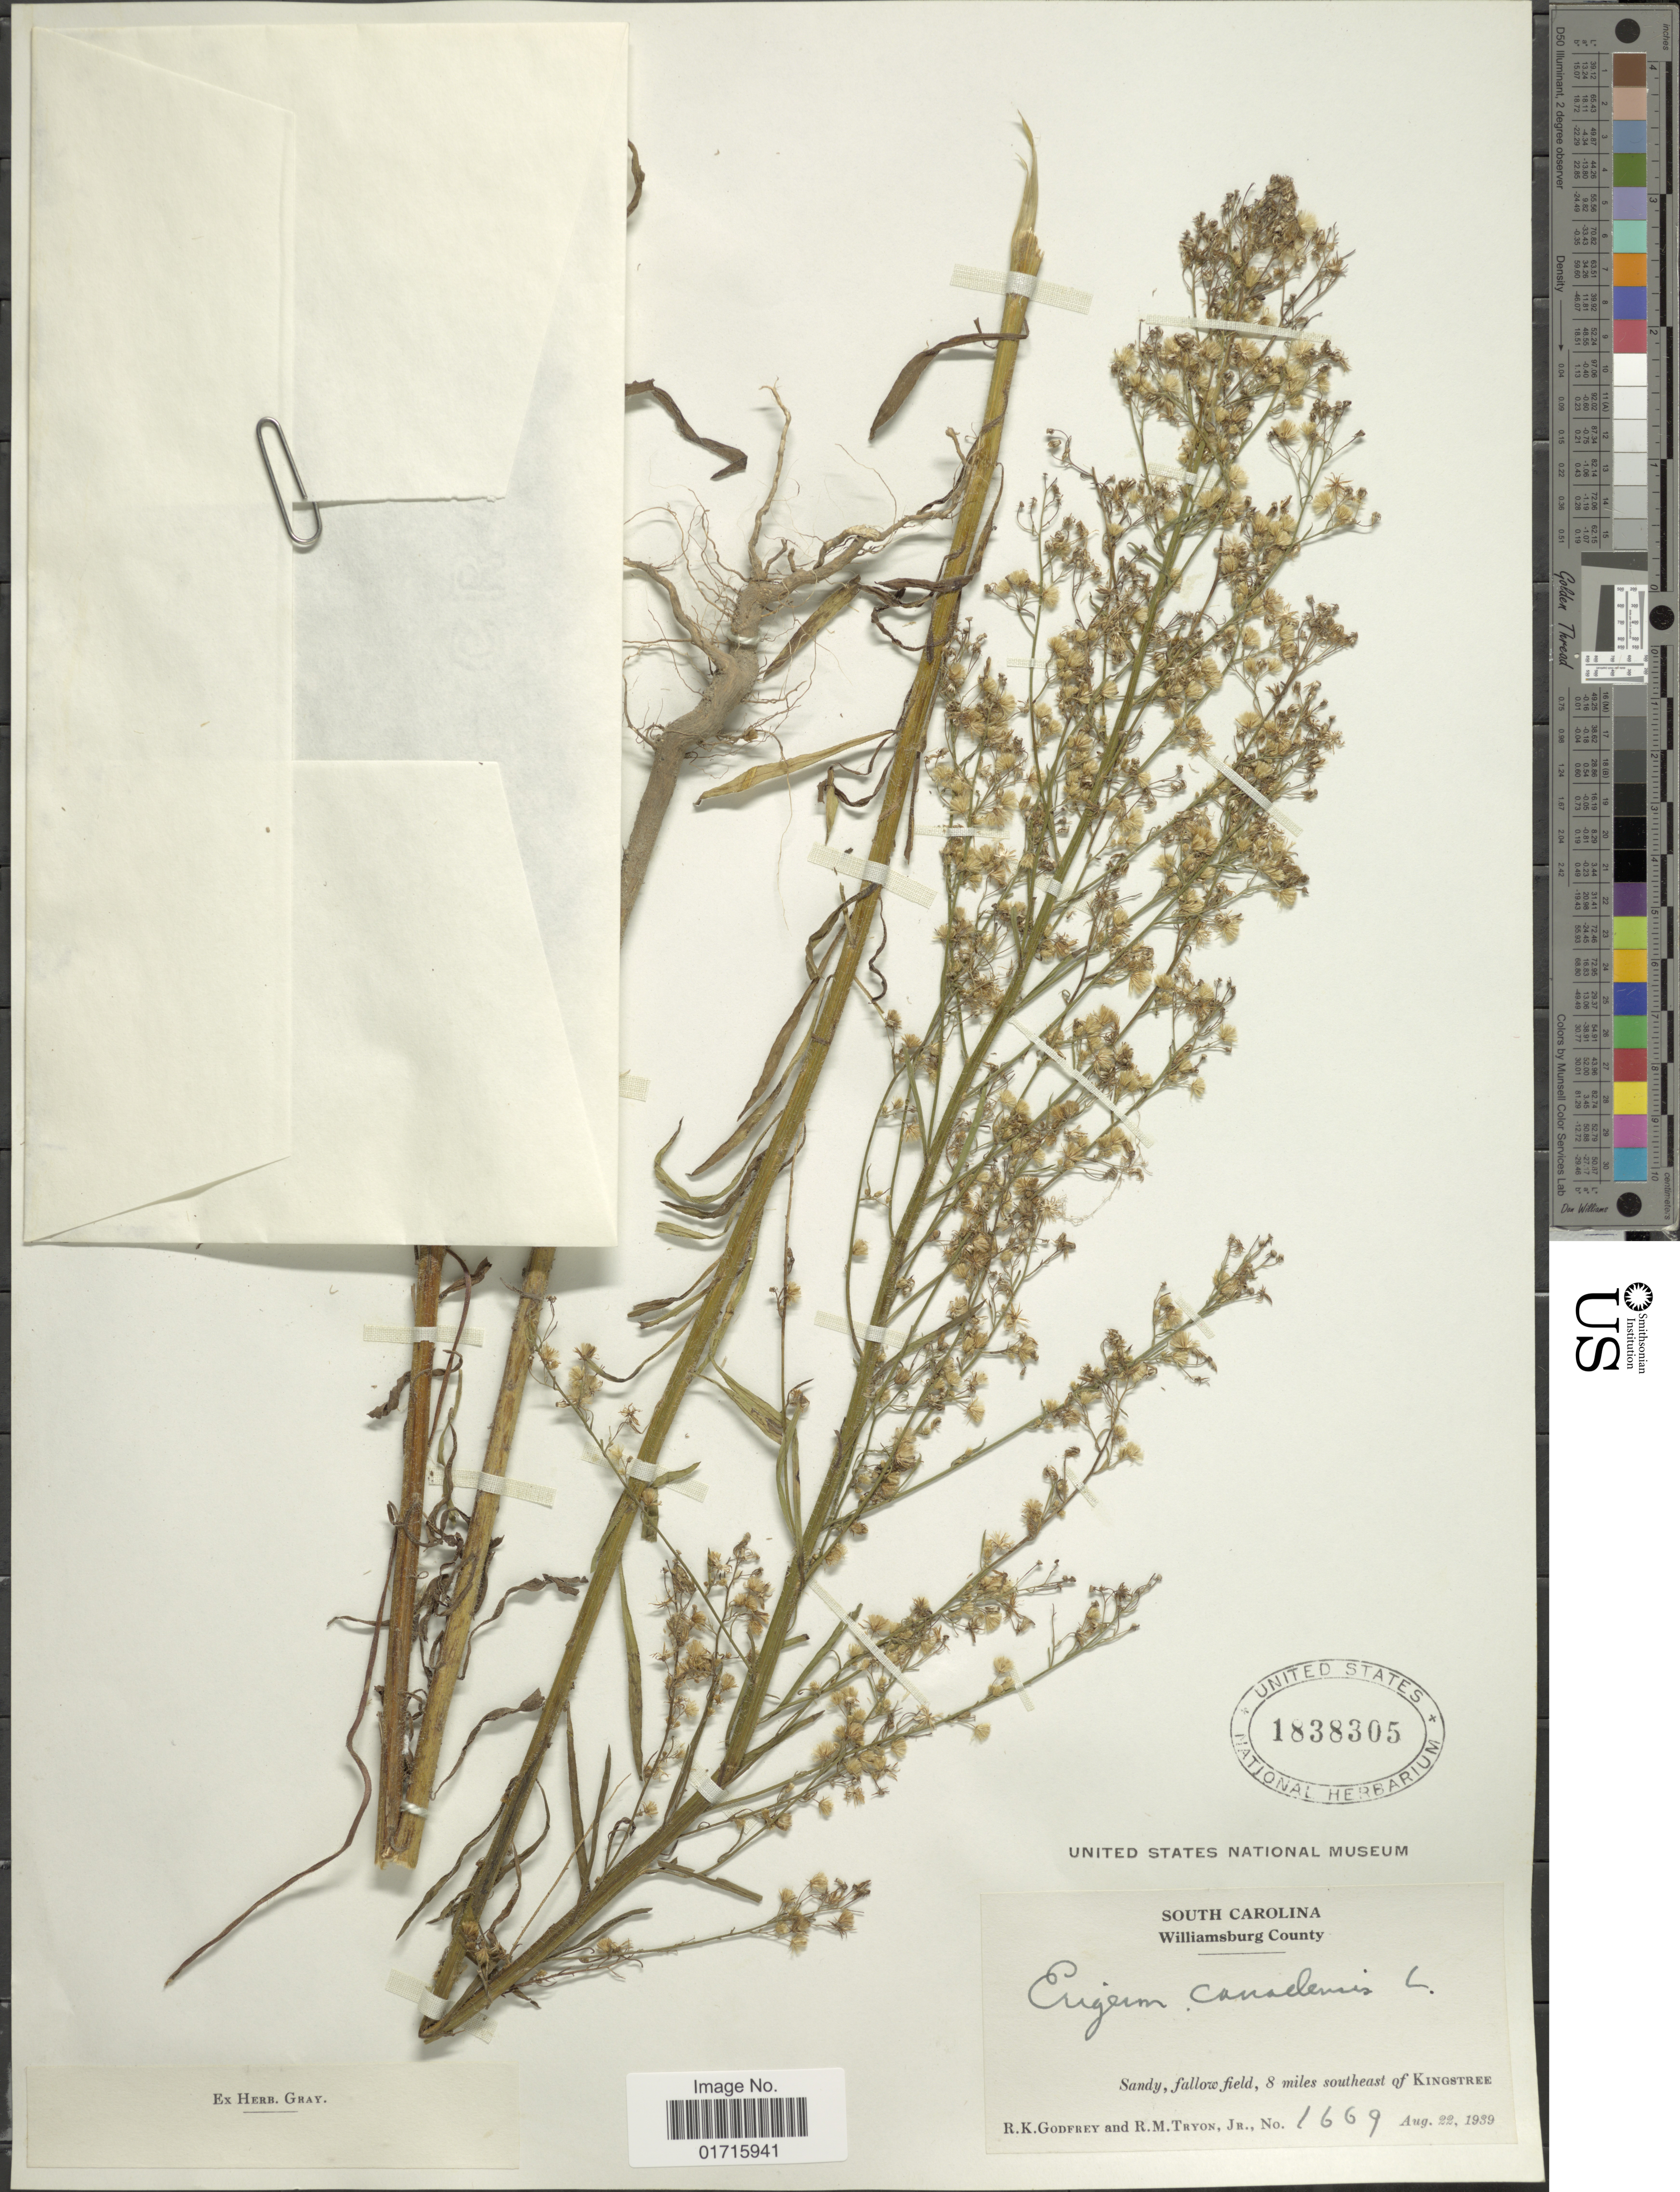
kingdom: Plantae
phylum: Tracheophyta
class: Magnoliopsida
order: Asterales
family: Asteraceae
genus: Conyza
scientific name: Conyza canadensis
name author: (L.) Cronq.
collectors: R. K. Godfrey & R. M. Tryon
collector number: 1669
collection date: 1939-08-22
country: United States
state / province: South Carolina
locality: Williamsburg County. Sandy, fallow field, 8 miles solutheast of Kingstree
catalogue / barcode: US 1838305